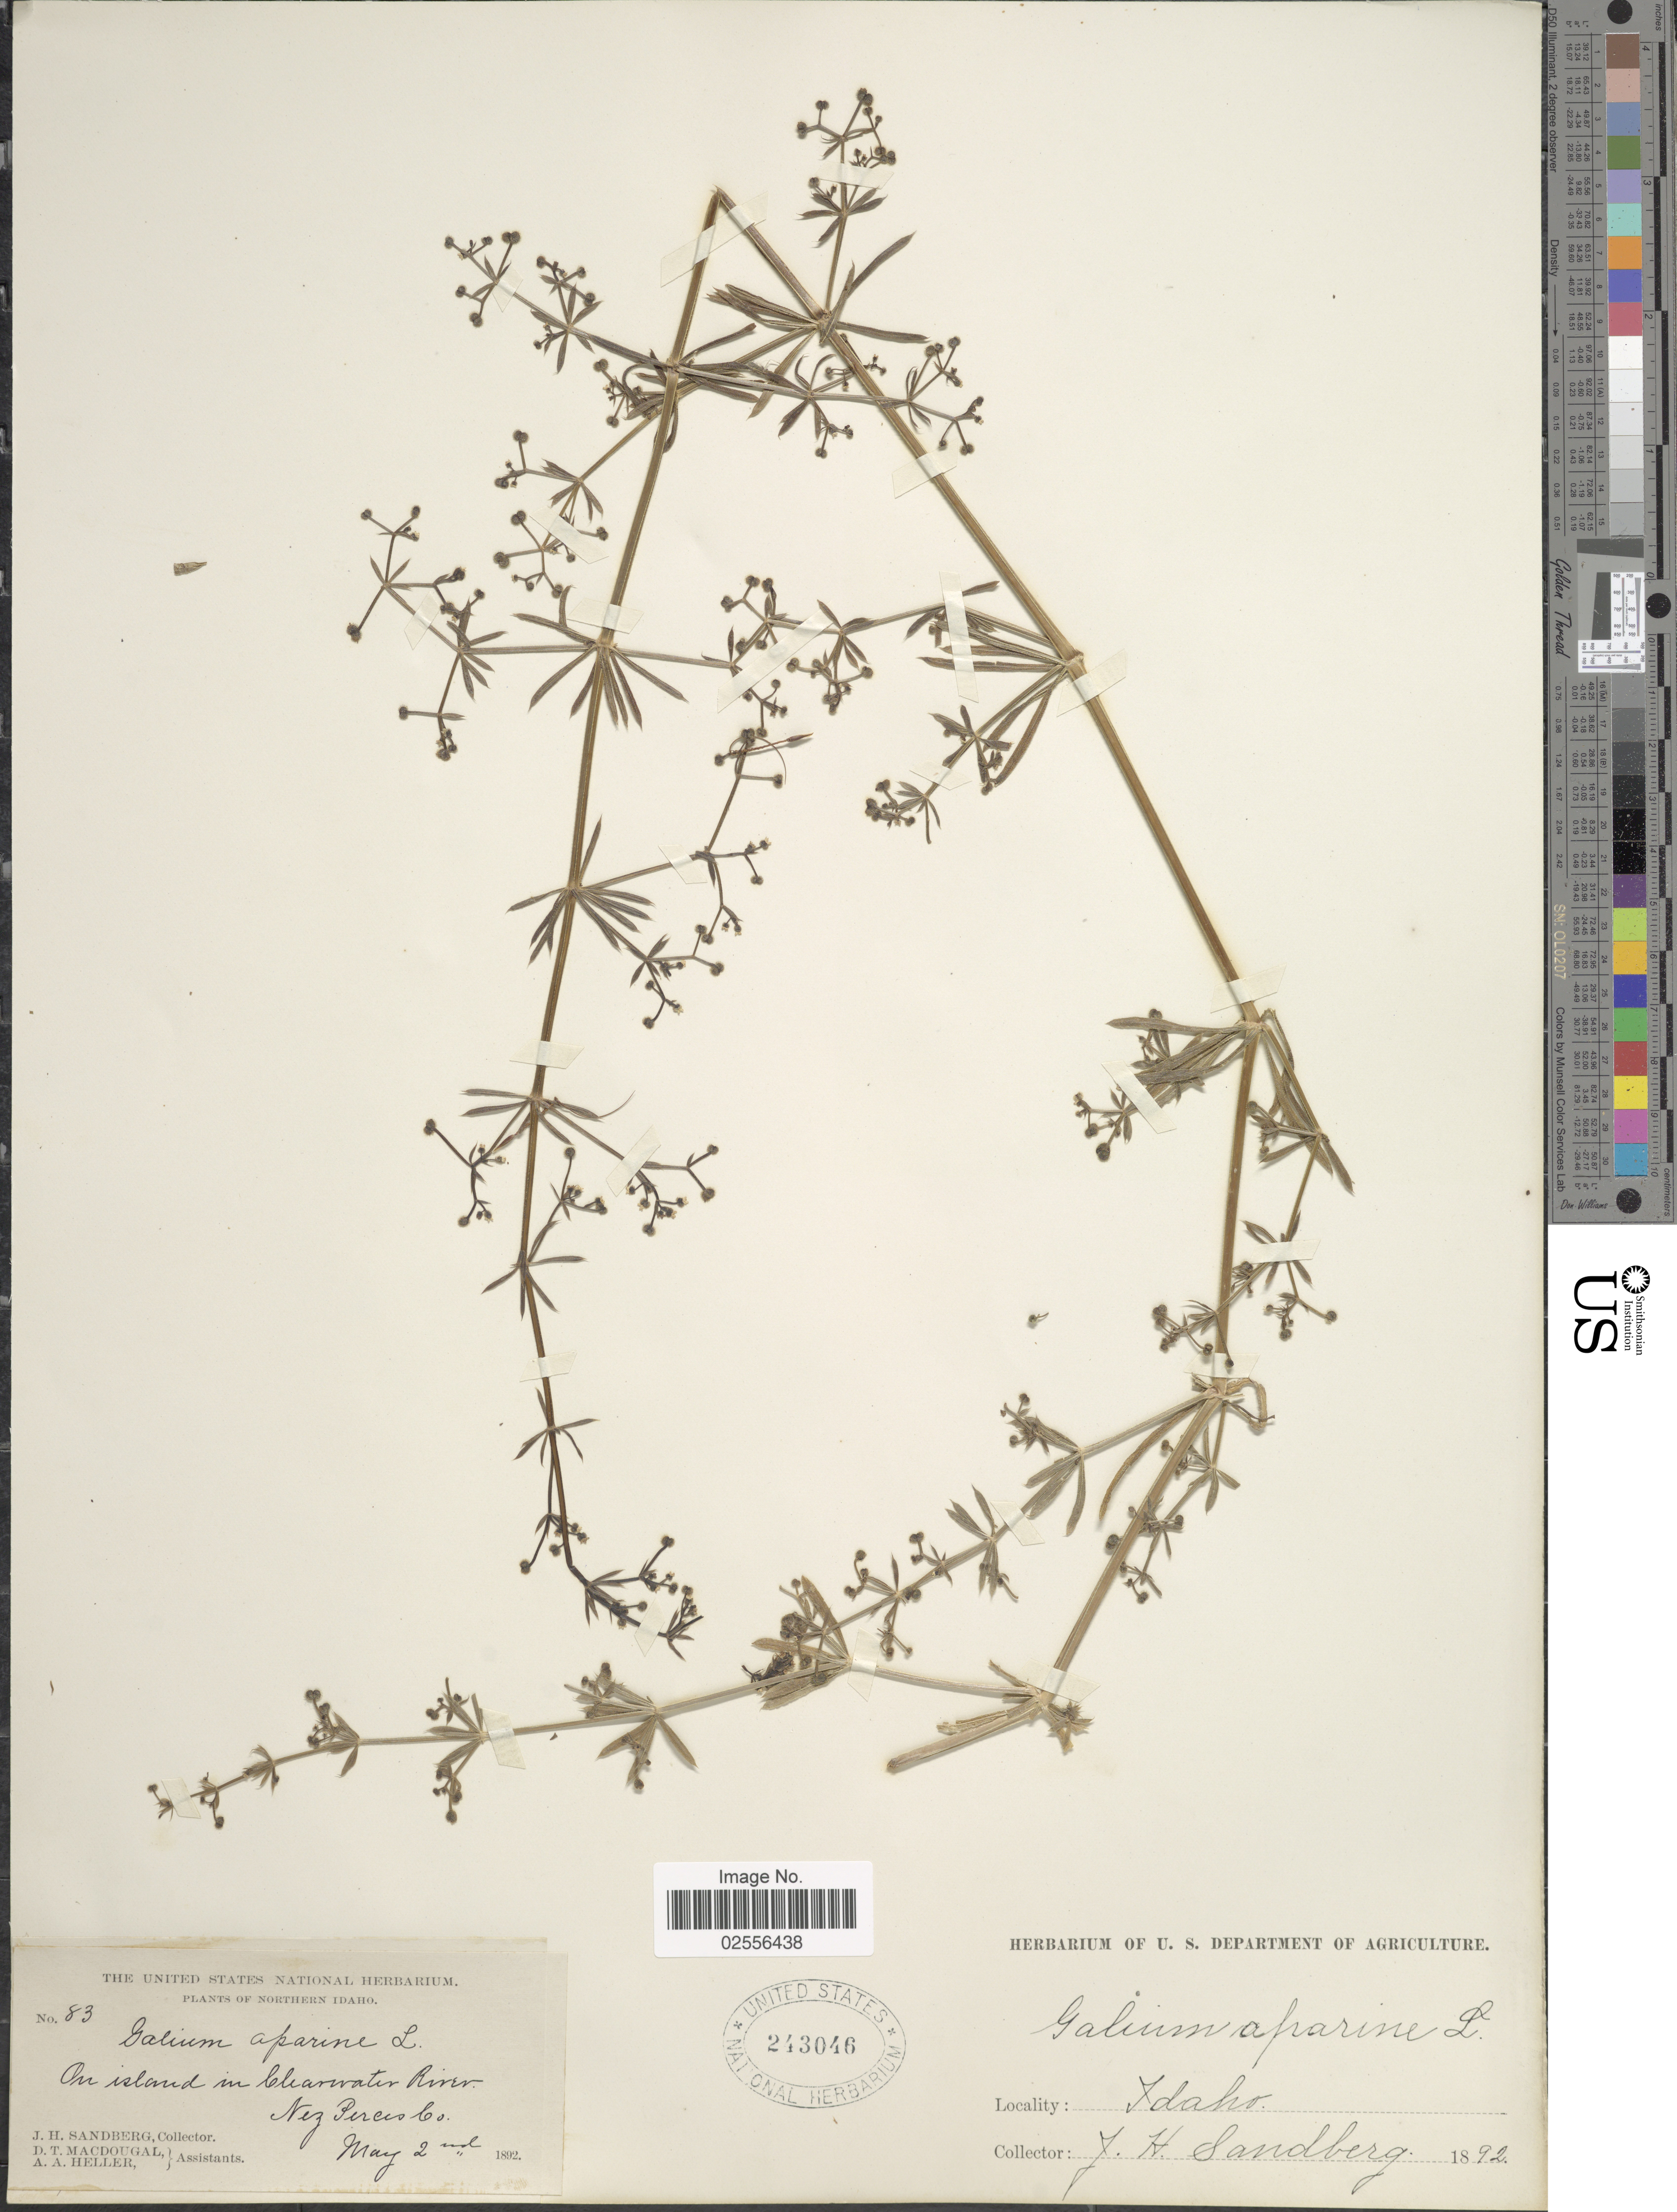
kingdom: Plantae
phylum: Tracheophyta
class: Magnoliopsida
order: Gentianales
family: Rubiaceae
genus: Galium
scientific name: Galium aparine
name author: L.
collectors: J. H. Sandberg, D. T. MacDougal & A. A. Heller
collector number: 83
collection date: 1892-05-02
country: United States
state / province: Idaho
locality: Northern Idaho, On island in Clearwater River, Nez Perces Co.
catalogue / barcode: US 243046